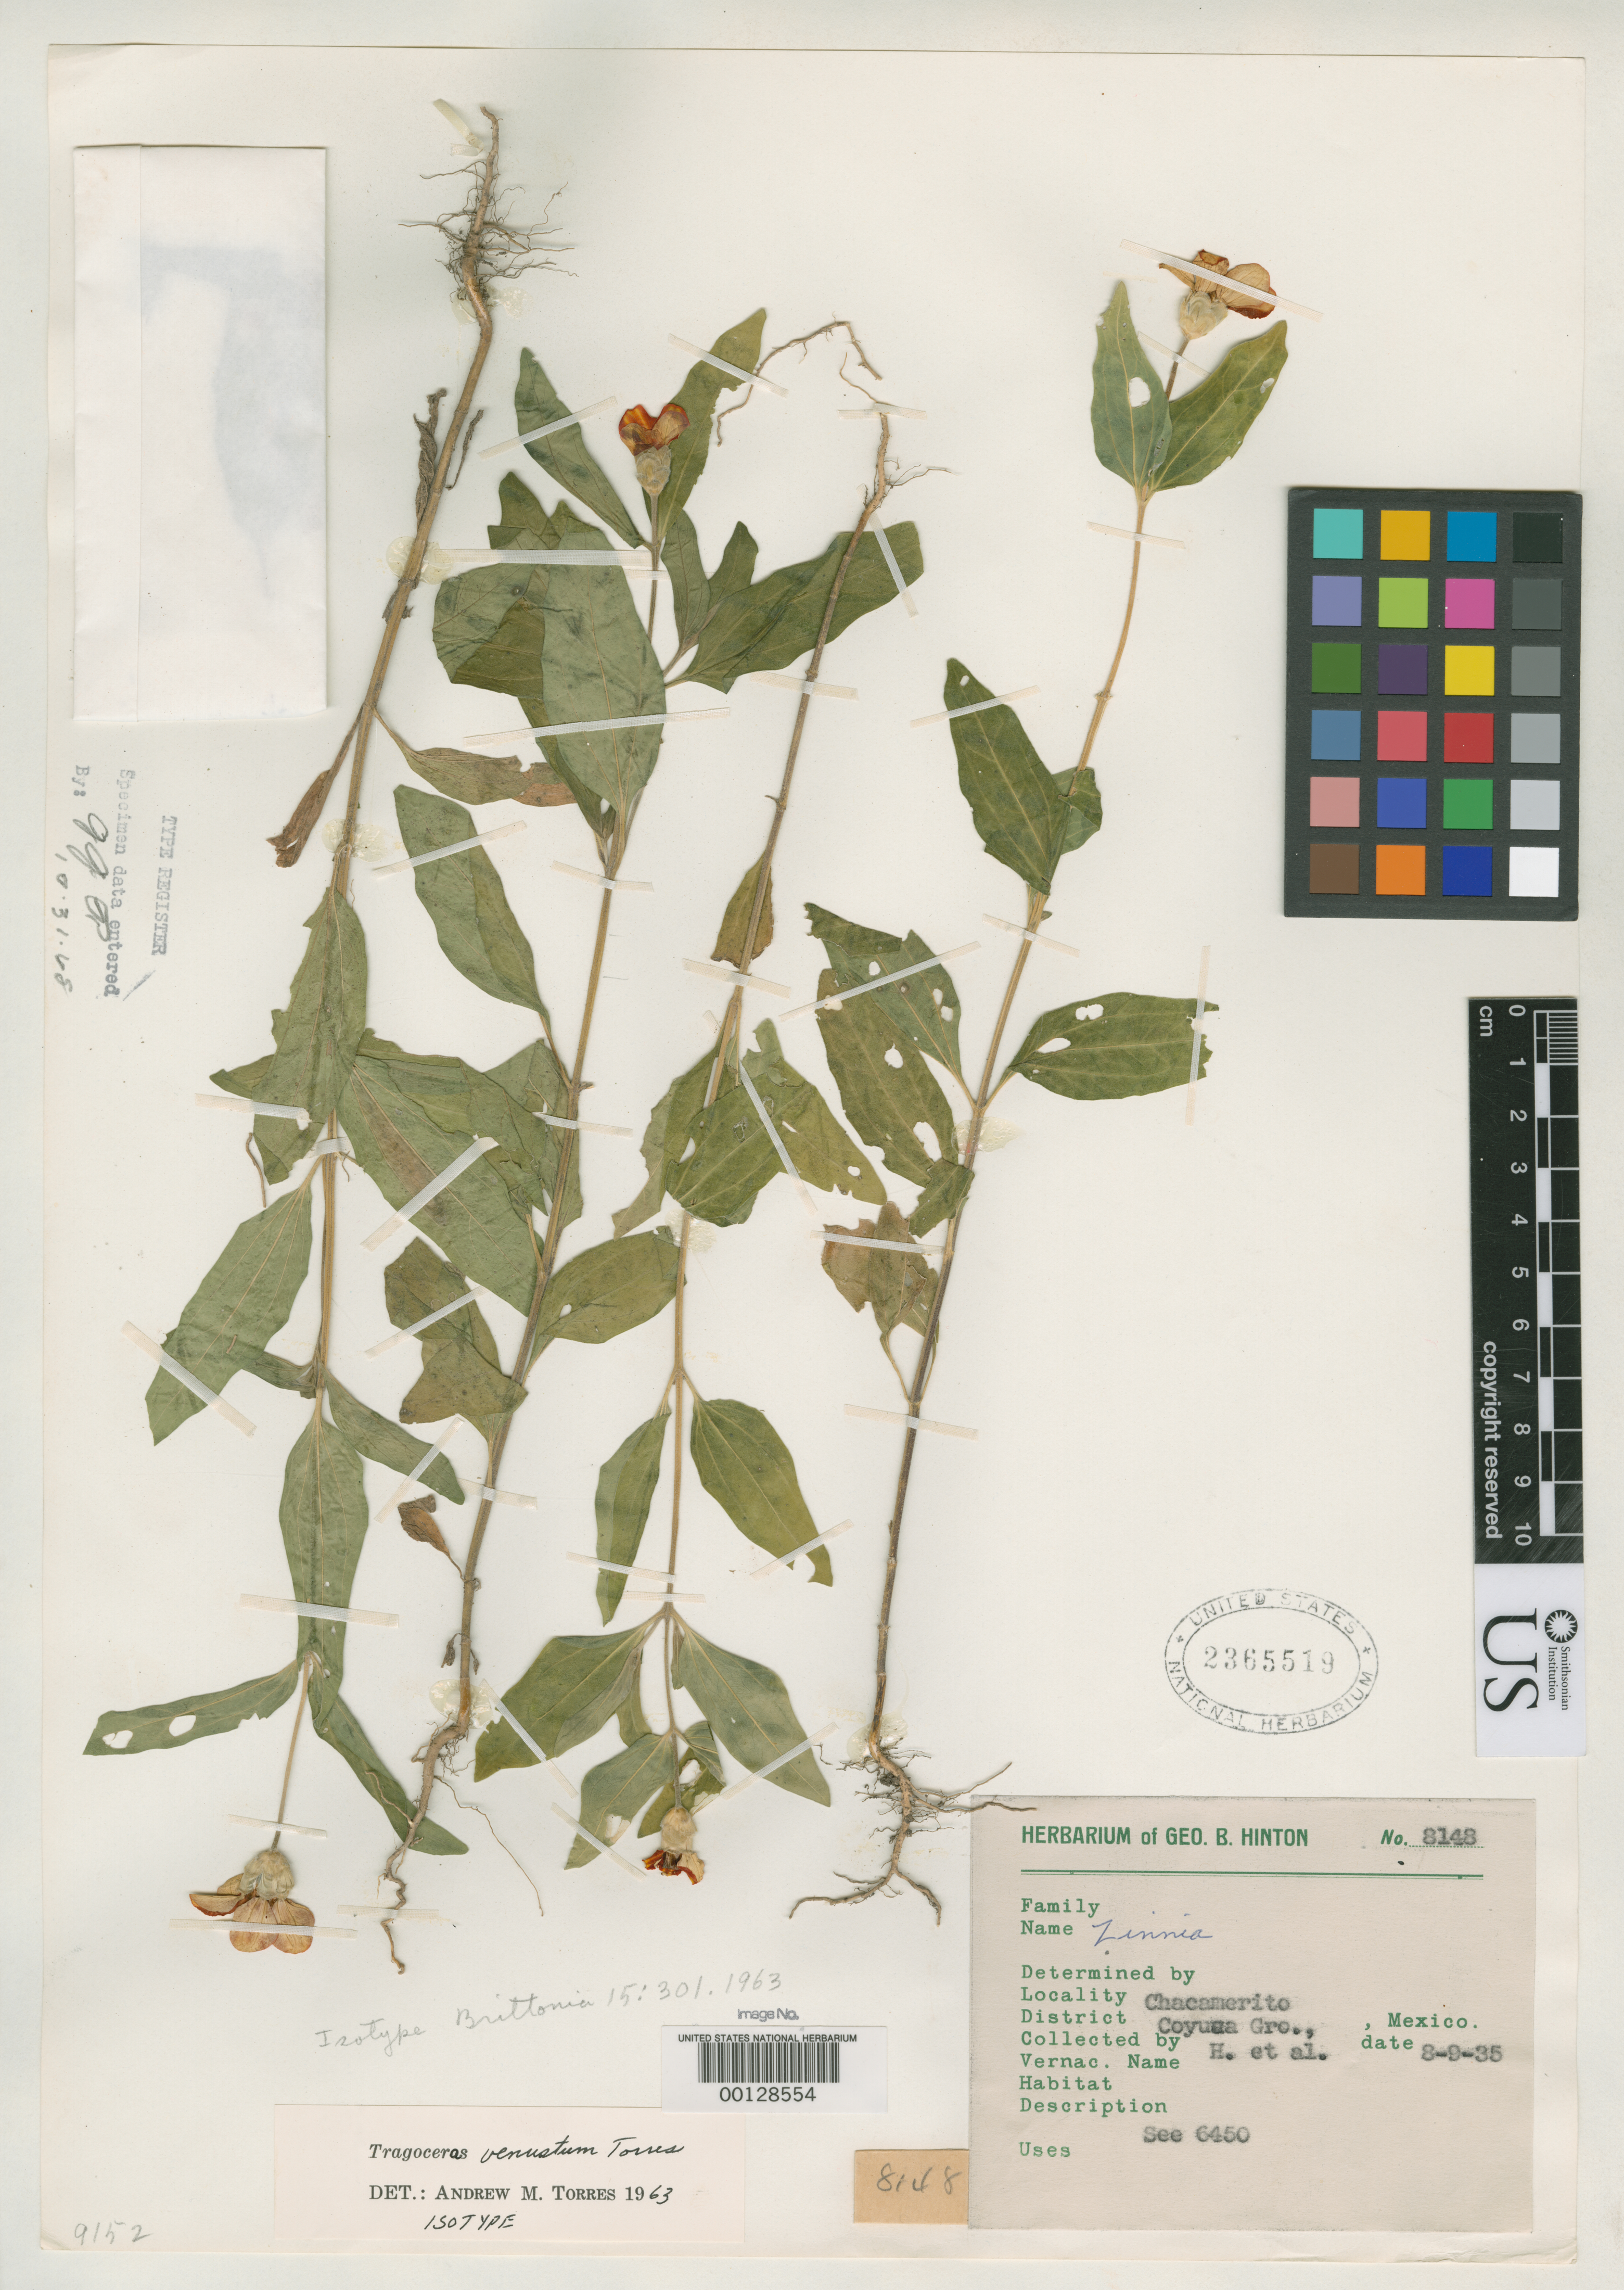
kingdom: Plantae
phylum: Tracheophyta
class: Magnoliopsida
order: Asterales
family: Asteraceae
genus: Tragoceros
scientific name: Tragoceros venustum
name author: A.M. Torres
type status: Isotype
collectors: G. B. Hinton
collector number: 8148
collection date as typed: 09 Aug 1935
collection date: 1935-08-09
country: Mexico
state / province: Guerrero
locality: Chacamerito.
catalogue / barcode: US 2365519